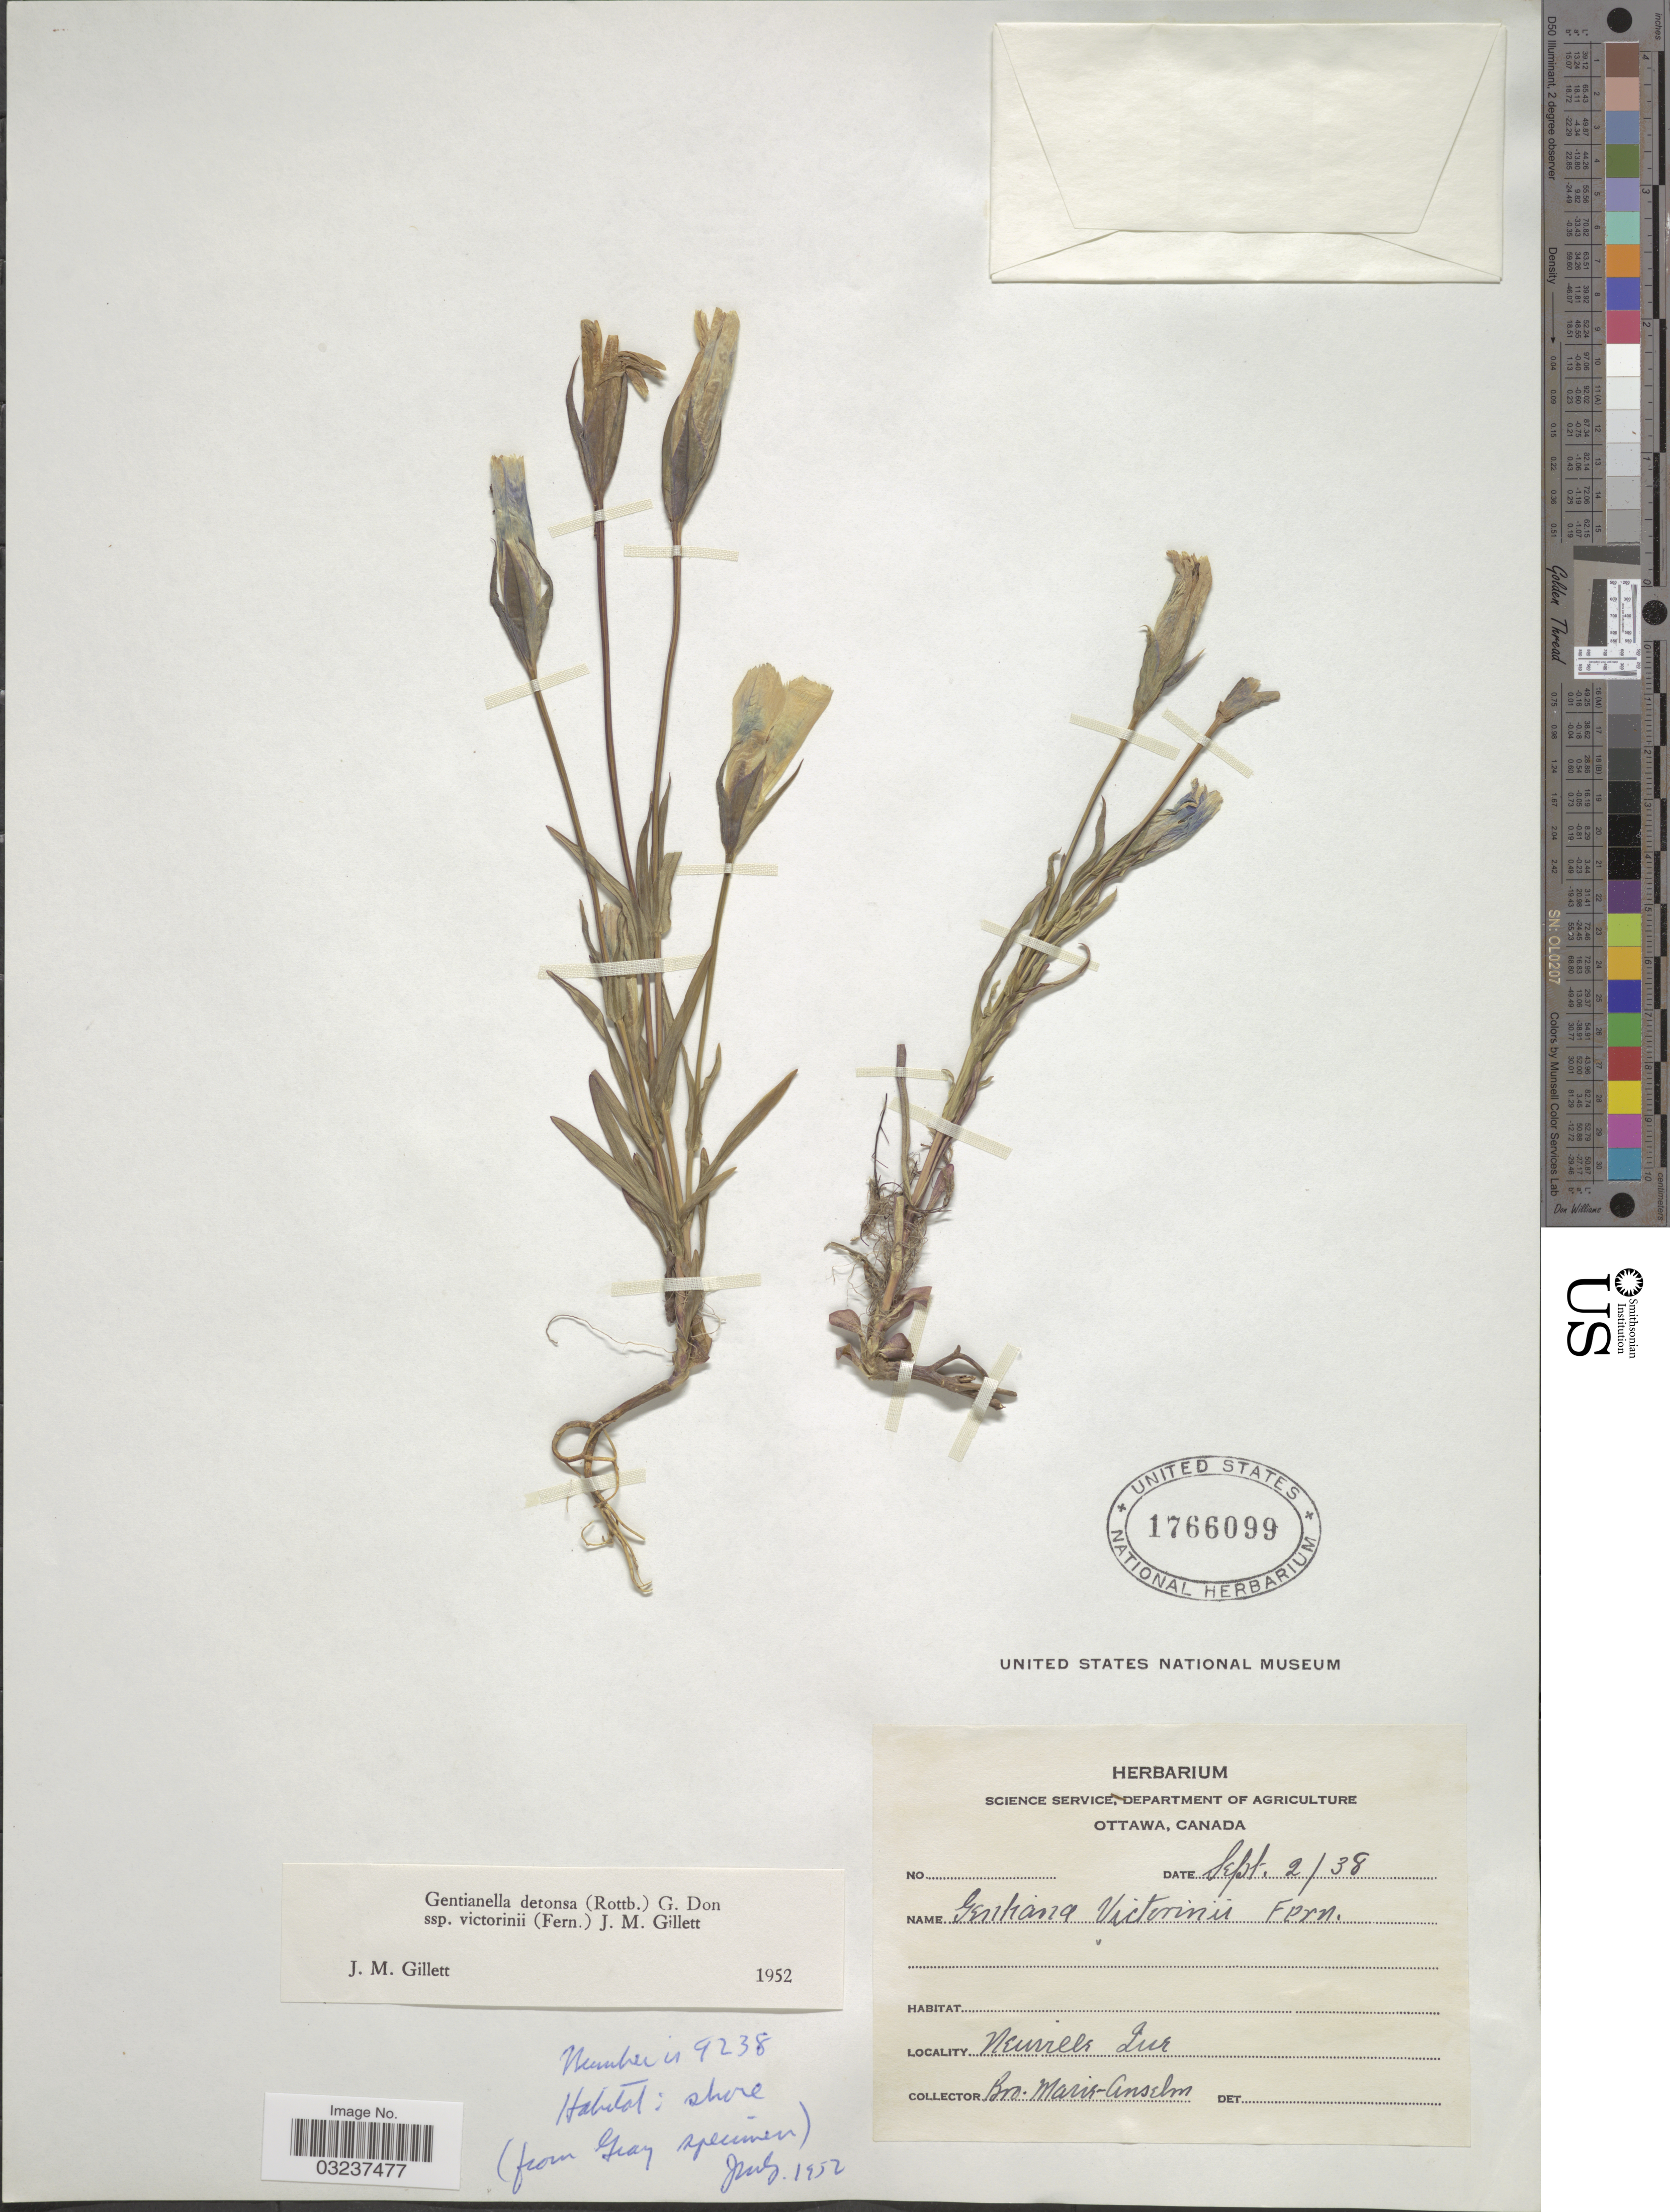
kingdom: Plantae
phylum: Tracheophyta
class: Magnoliopsida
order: Gentianales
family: Gentianaceae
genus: Gentianella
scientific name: Gentianella crinita subsp. victorinii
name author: (Fernald) J.M. Gillett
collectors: Bro. Marie-Anselm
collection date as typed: Transcribed d/m/y: 2/9/38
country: Canada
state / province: Quebec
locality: Neuville Que.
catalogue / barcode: US 1766099